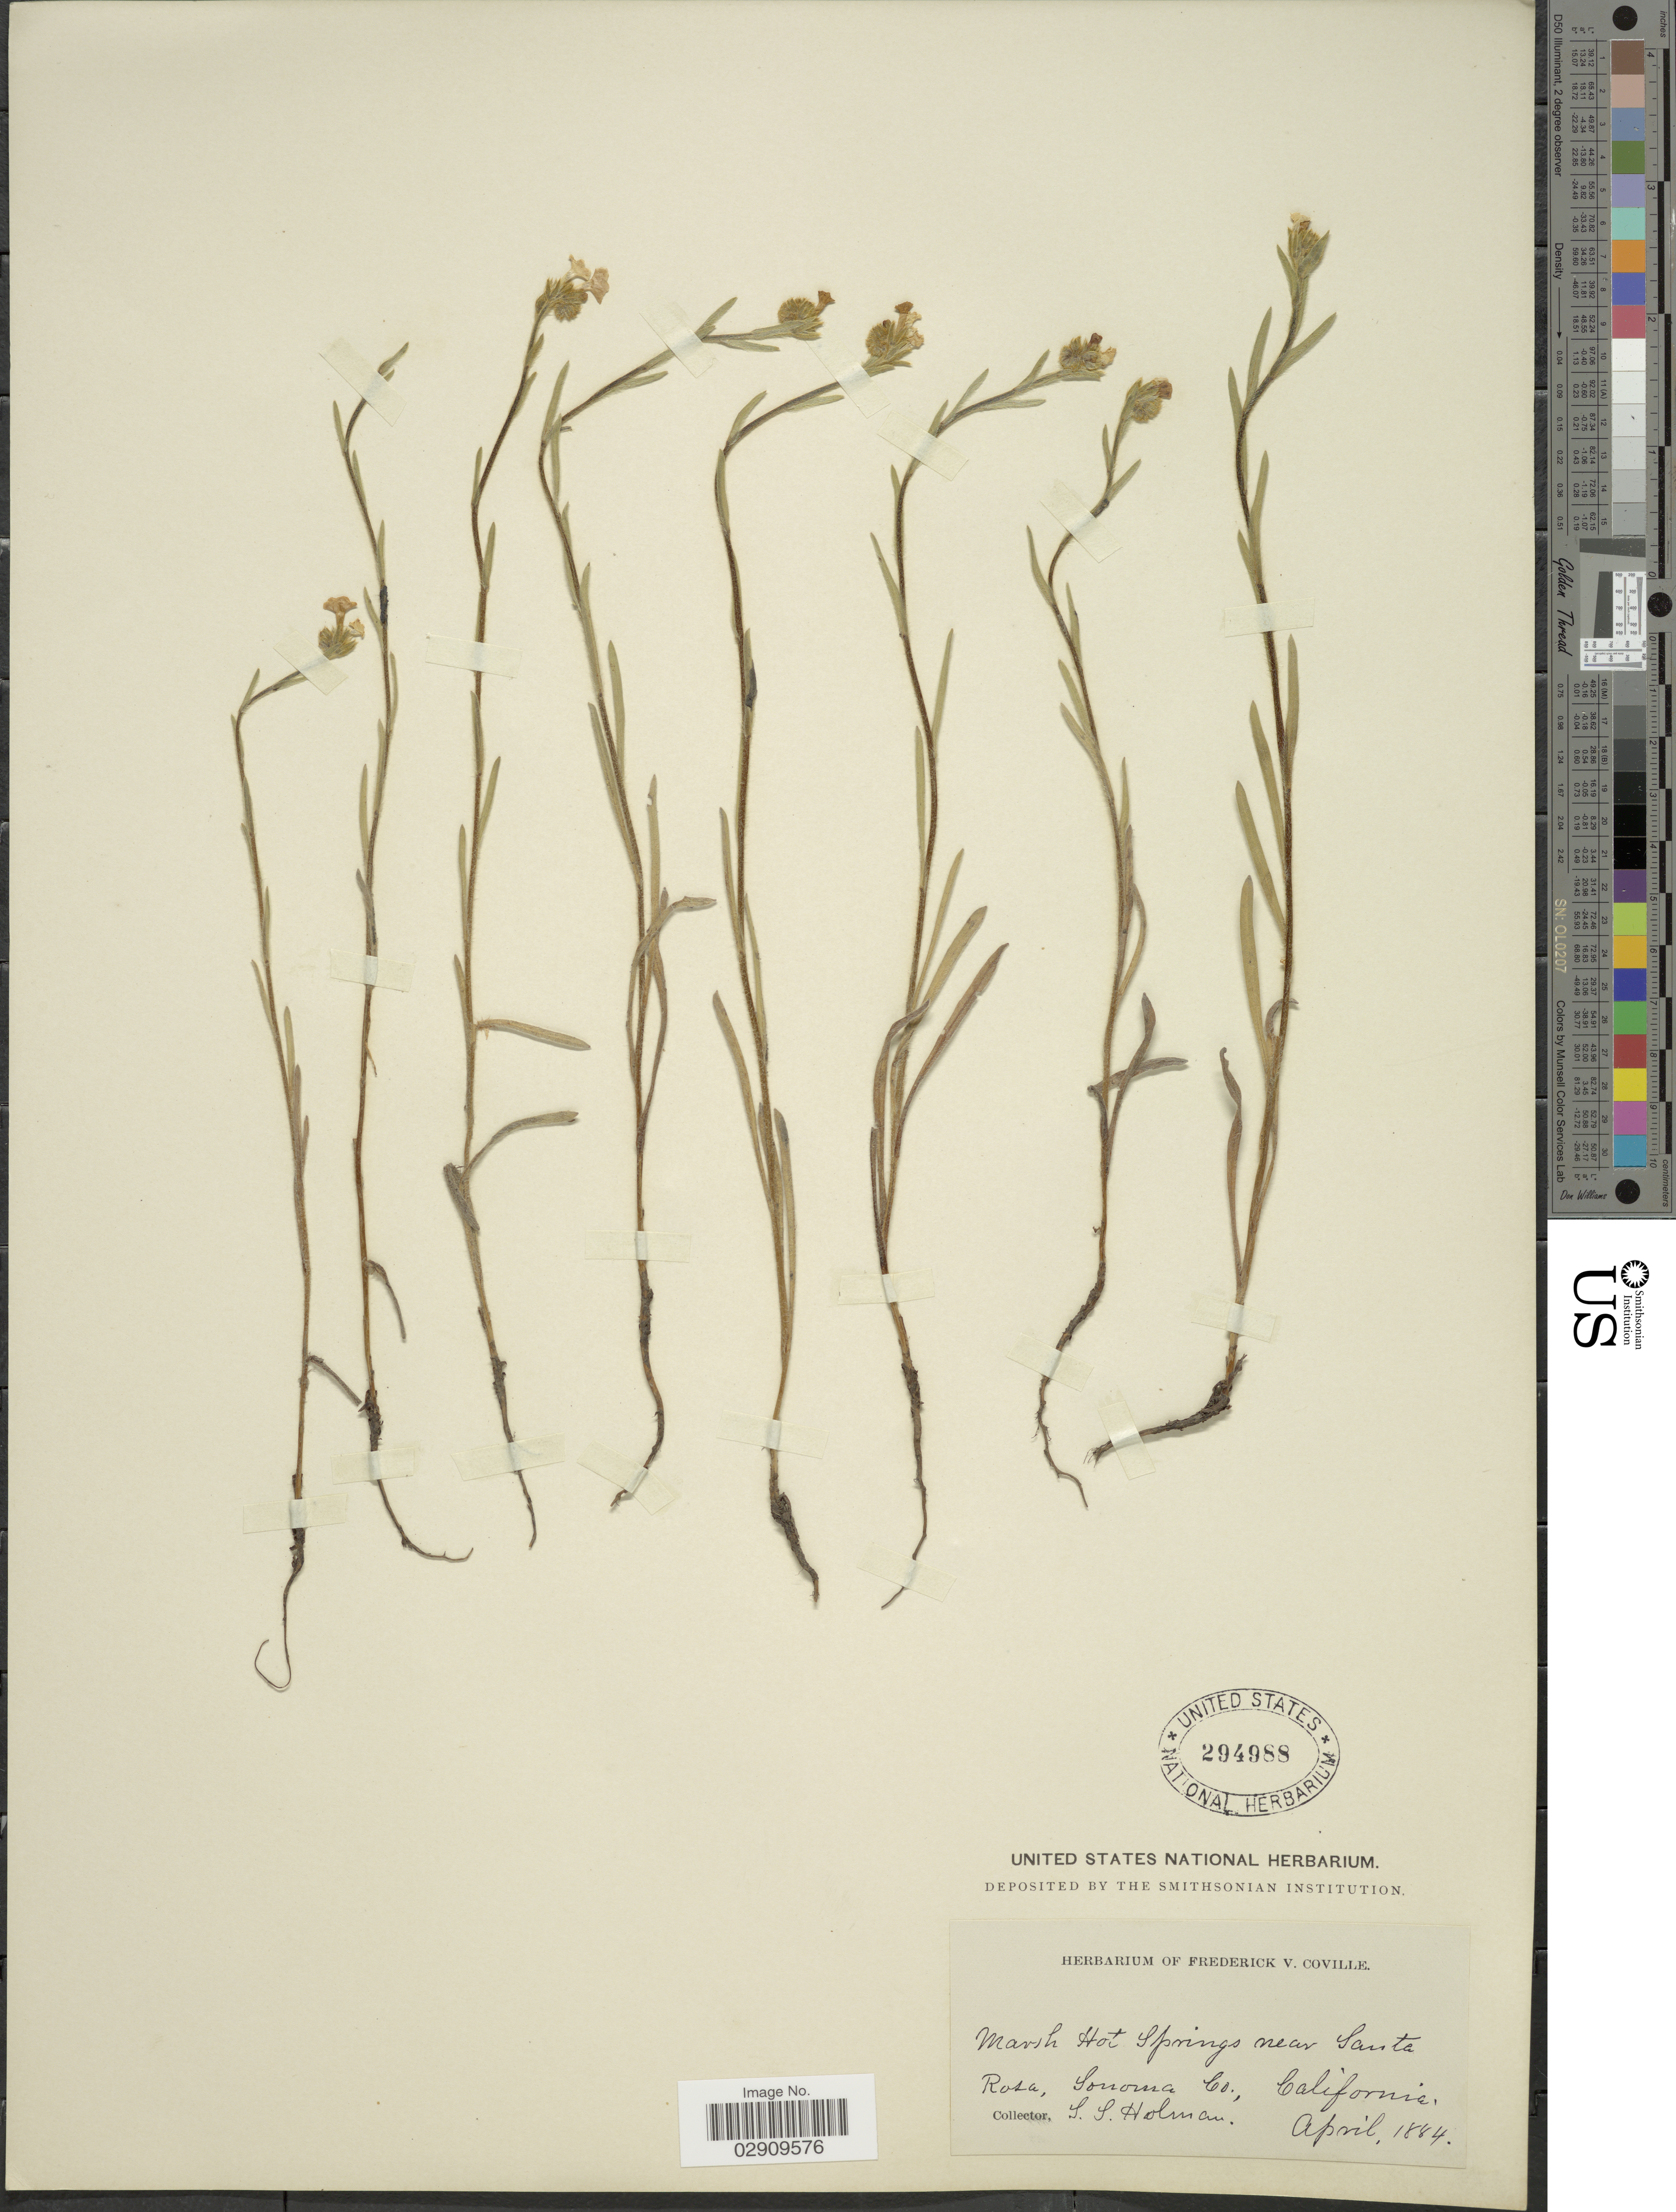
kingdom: Plantae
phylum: Tracheophyta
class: Magnoliopsida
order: Boraginales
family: Boraginaceae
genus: Amsinckia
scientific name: Amsinckia sp.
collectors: S. Holman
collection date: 1884-04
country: United States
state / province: California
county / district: Sonoma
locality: Marsh Hot Springs near Santa Rosa, Sonoma Co.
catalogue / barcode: US 294988